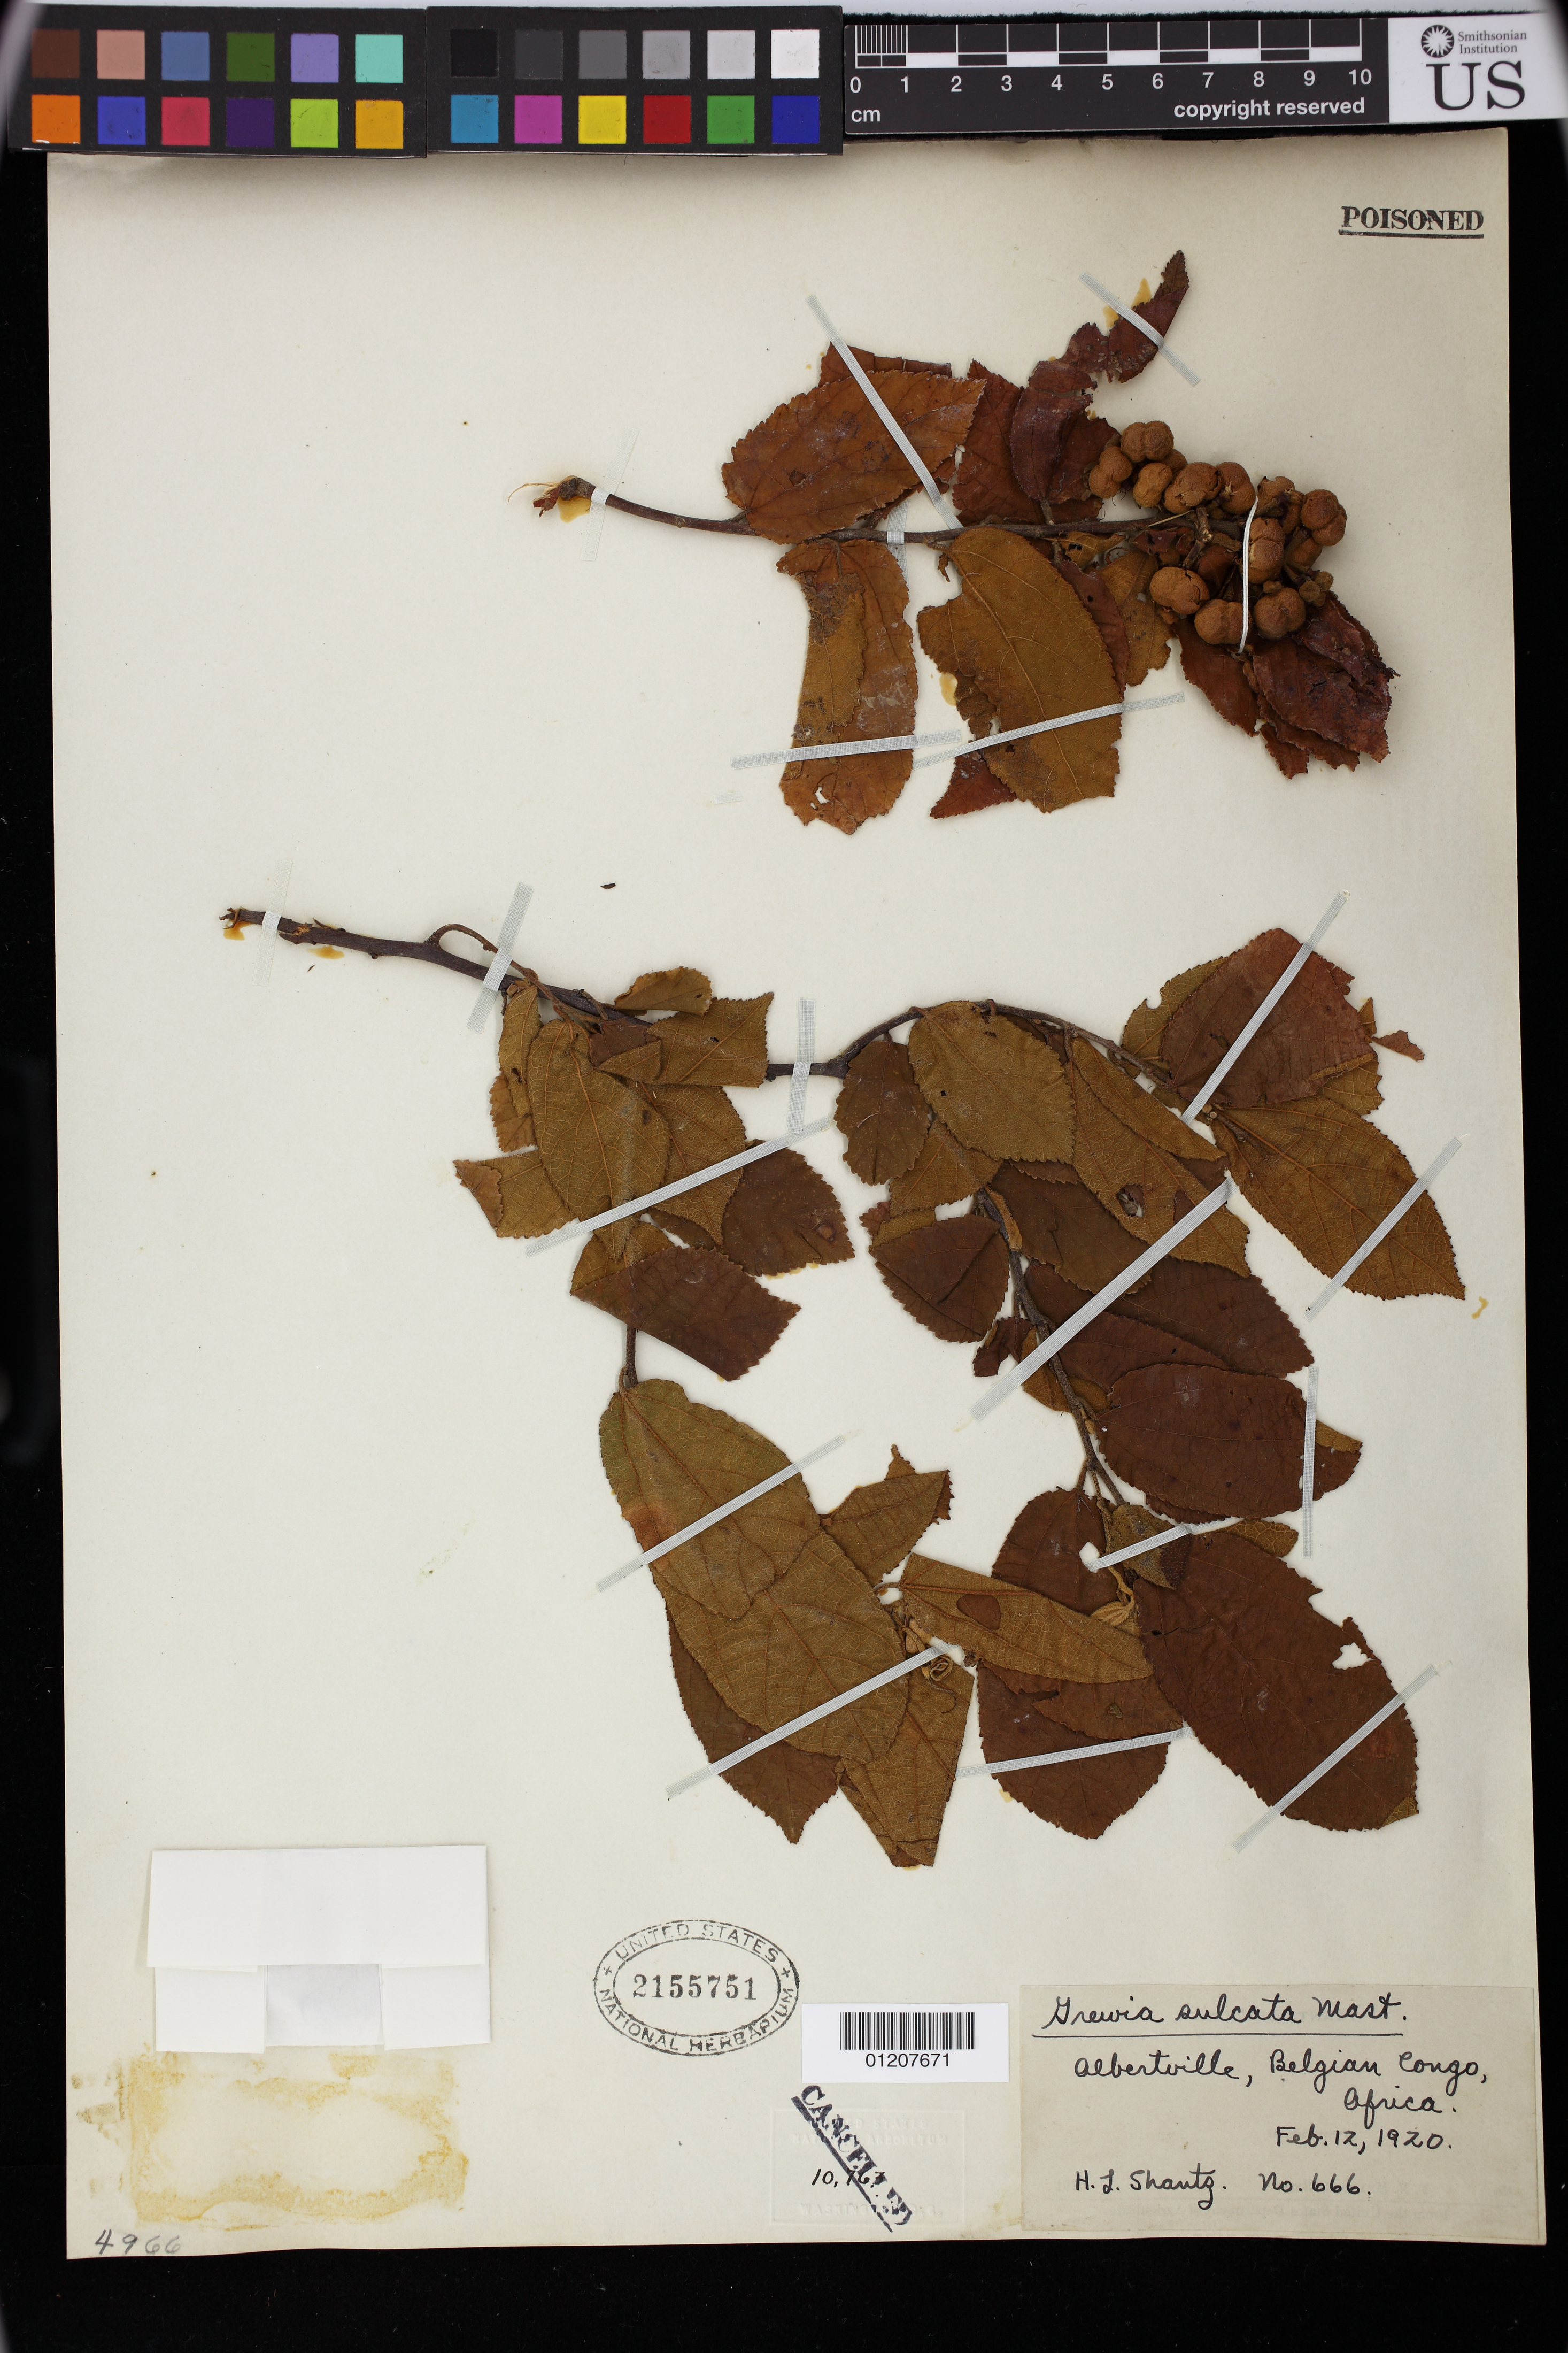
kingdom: Plantae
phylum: Tracheophyta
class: Magnoliopsida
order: Malvales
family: Malvaceae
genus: Grewia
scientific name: Grewia sulcata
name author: Mast.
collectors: H. Shantz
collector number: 666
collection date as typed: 02 Dec 1920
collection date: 1920-12-02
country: Congo, Democratic Republic of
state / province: Tanganyika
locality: Albertville, Belgian Congo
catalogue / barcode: US 2155751